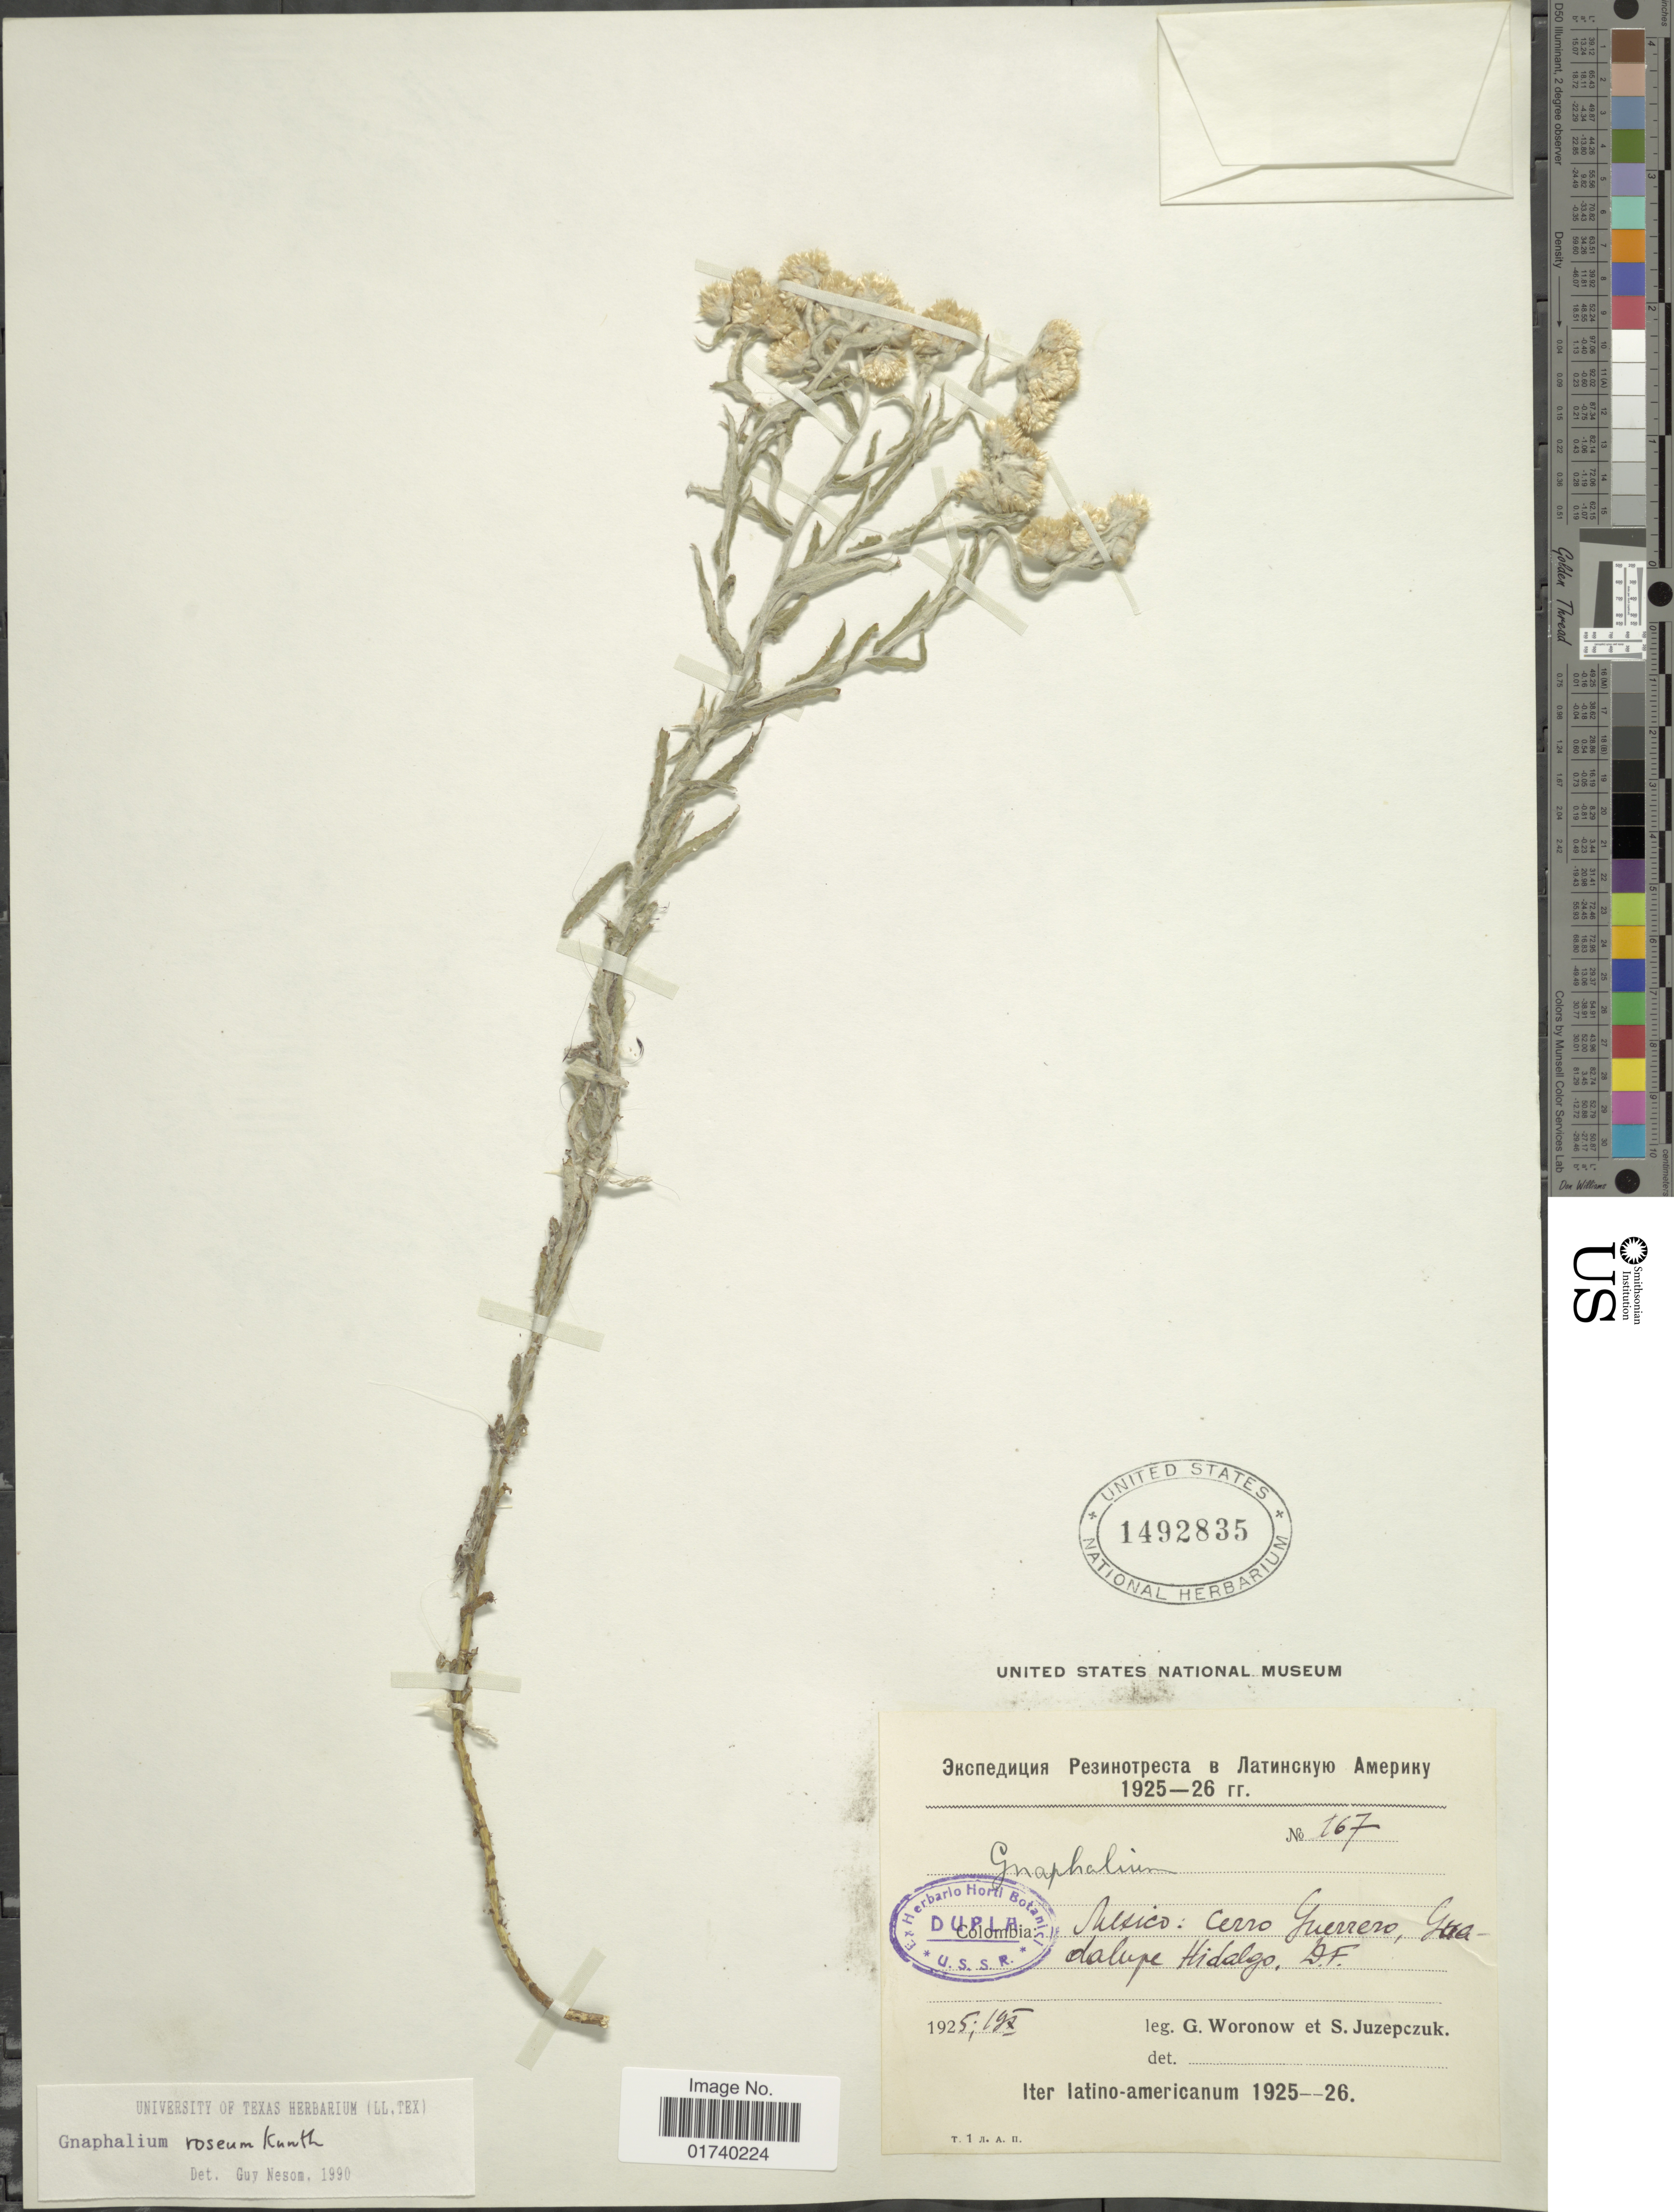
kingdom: Plantae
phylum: Tracheophyta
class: Magnoliopsida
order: Asterales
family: Asteraceae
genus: Pseudognaphalium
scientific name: Pseudognaphalium roseum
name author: (Kunth) Anderb.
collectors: G. Woronow & S. Juzepezuk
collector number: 167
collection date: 1925-10-19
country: Mexico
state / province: Distrito Federal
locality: Cerro Guerrero, Gudalupe Hidalgo, D.F.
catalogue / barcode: US 1492835